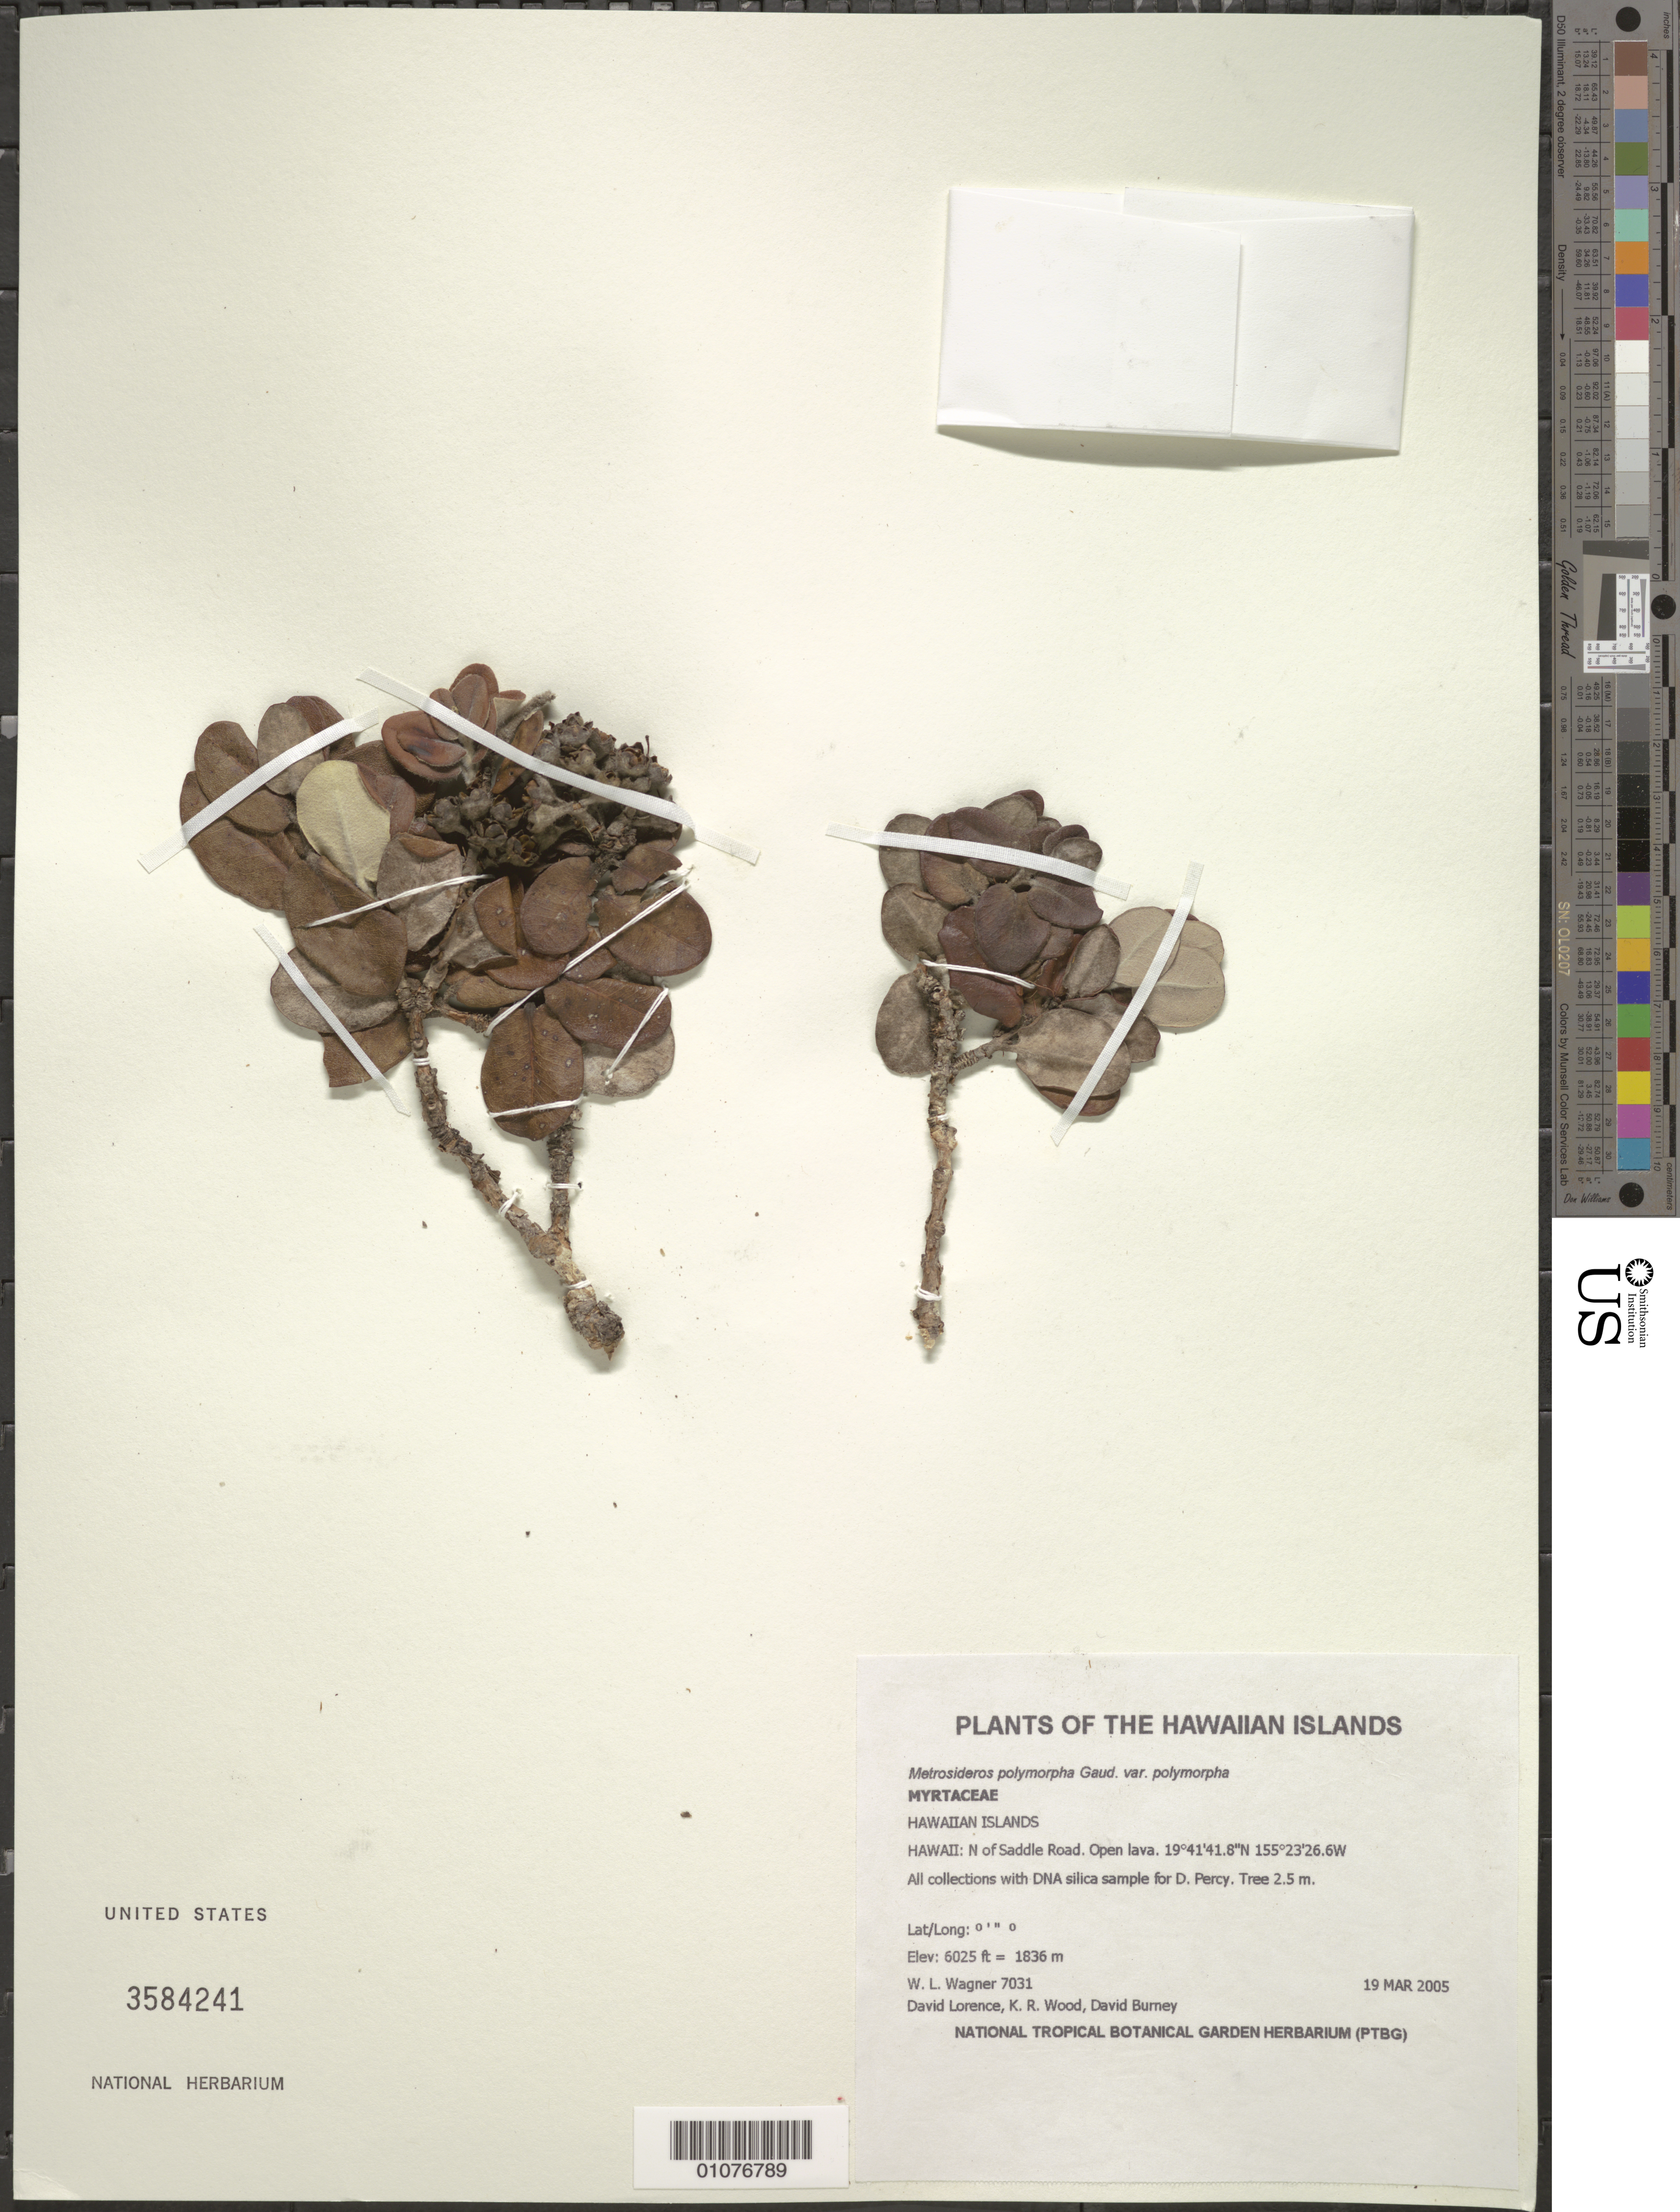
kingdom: Plantae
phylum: Tracheophyta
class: Magnoliopsida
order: Myrtales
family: Myrtaceae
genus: Metrosideros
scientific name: Metrosideros polymorpha var. polymorpha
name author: Gaudich.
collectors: W. L. Wagner, D. Lorence, K. R. Wood & D. Burney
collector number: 7031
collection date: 2005-03-19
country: United States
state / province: Hawaii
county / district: Hawaii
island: Hawaii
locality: N Saddle Road. Open lava.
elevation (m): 1836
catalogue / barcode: US 3584241